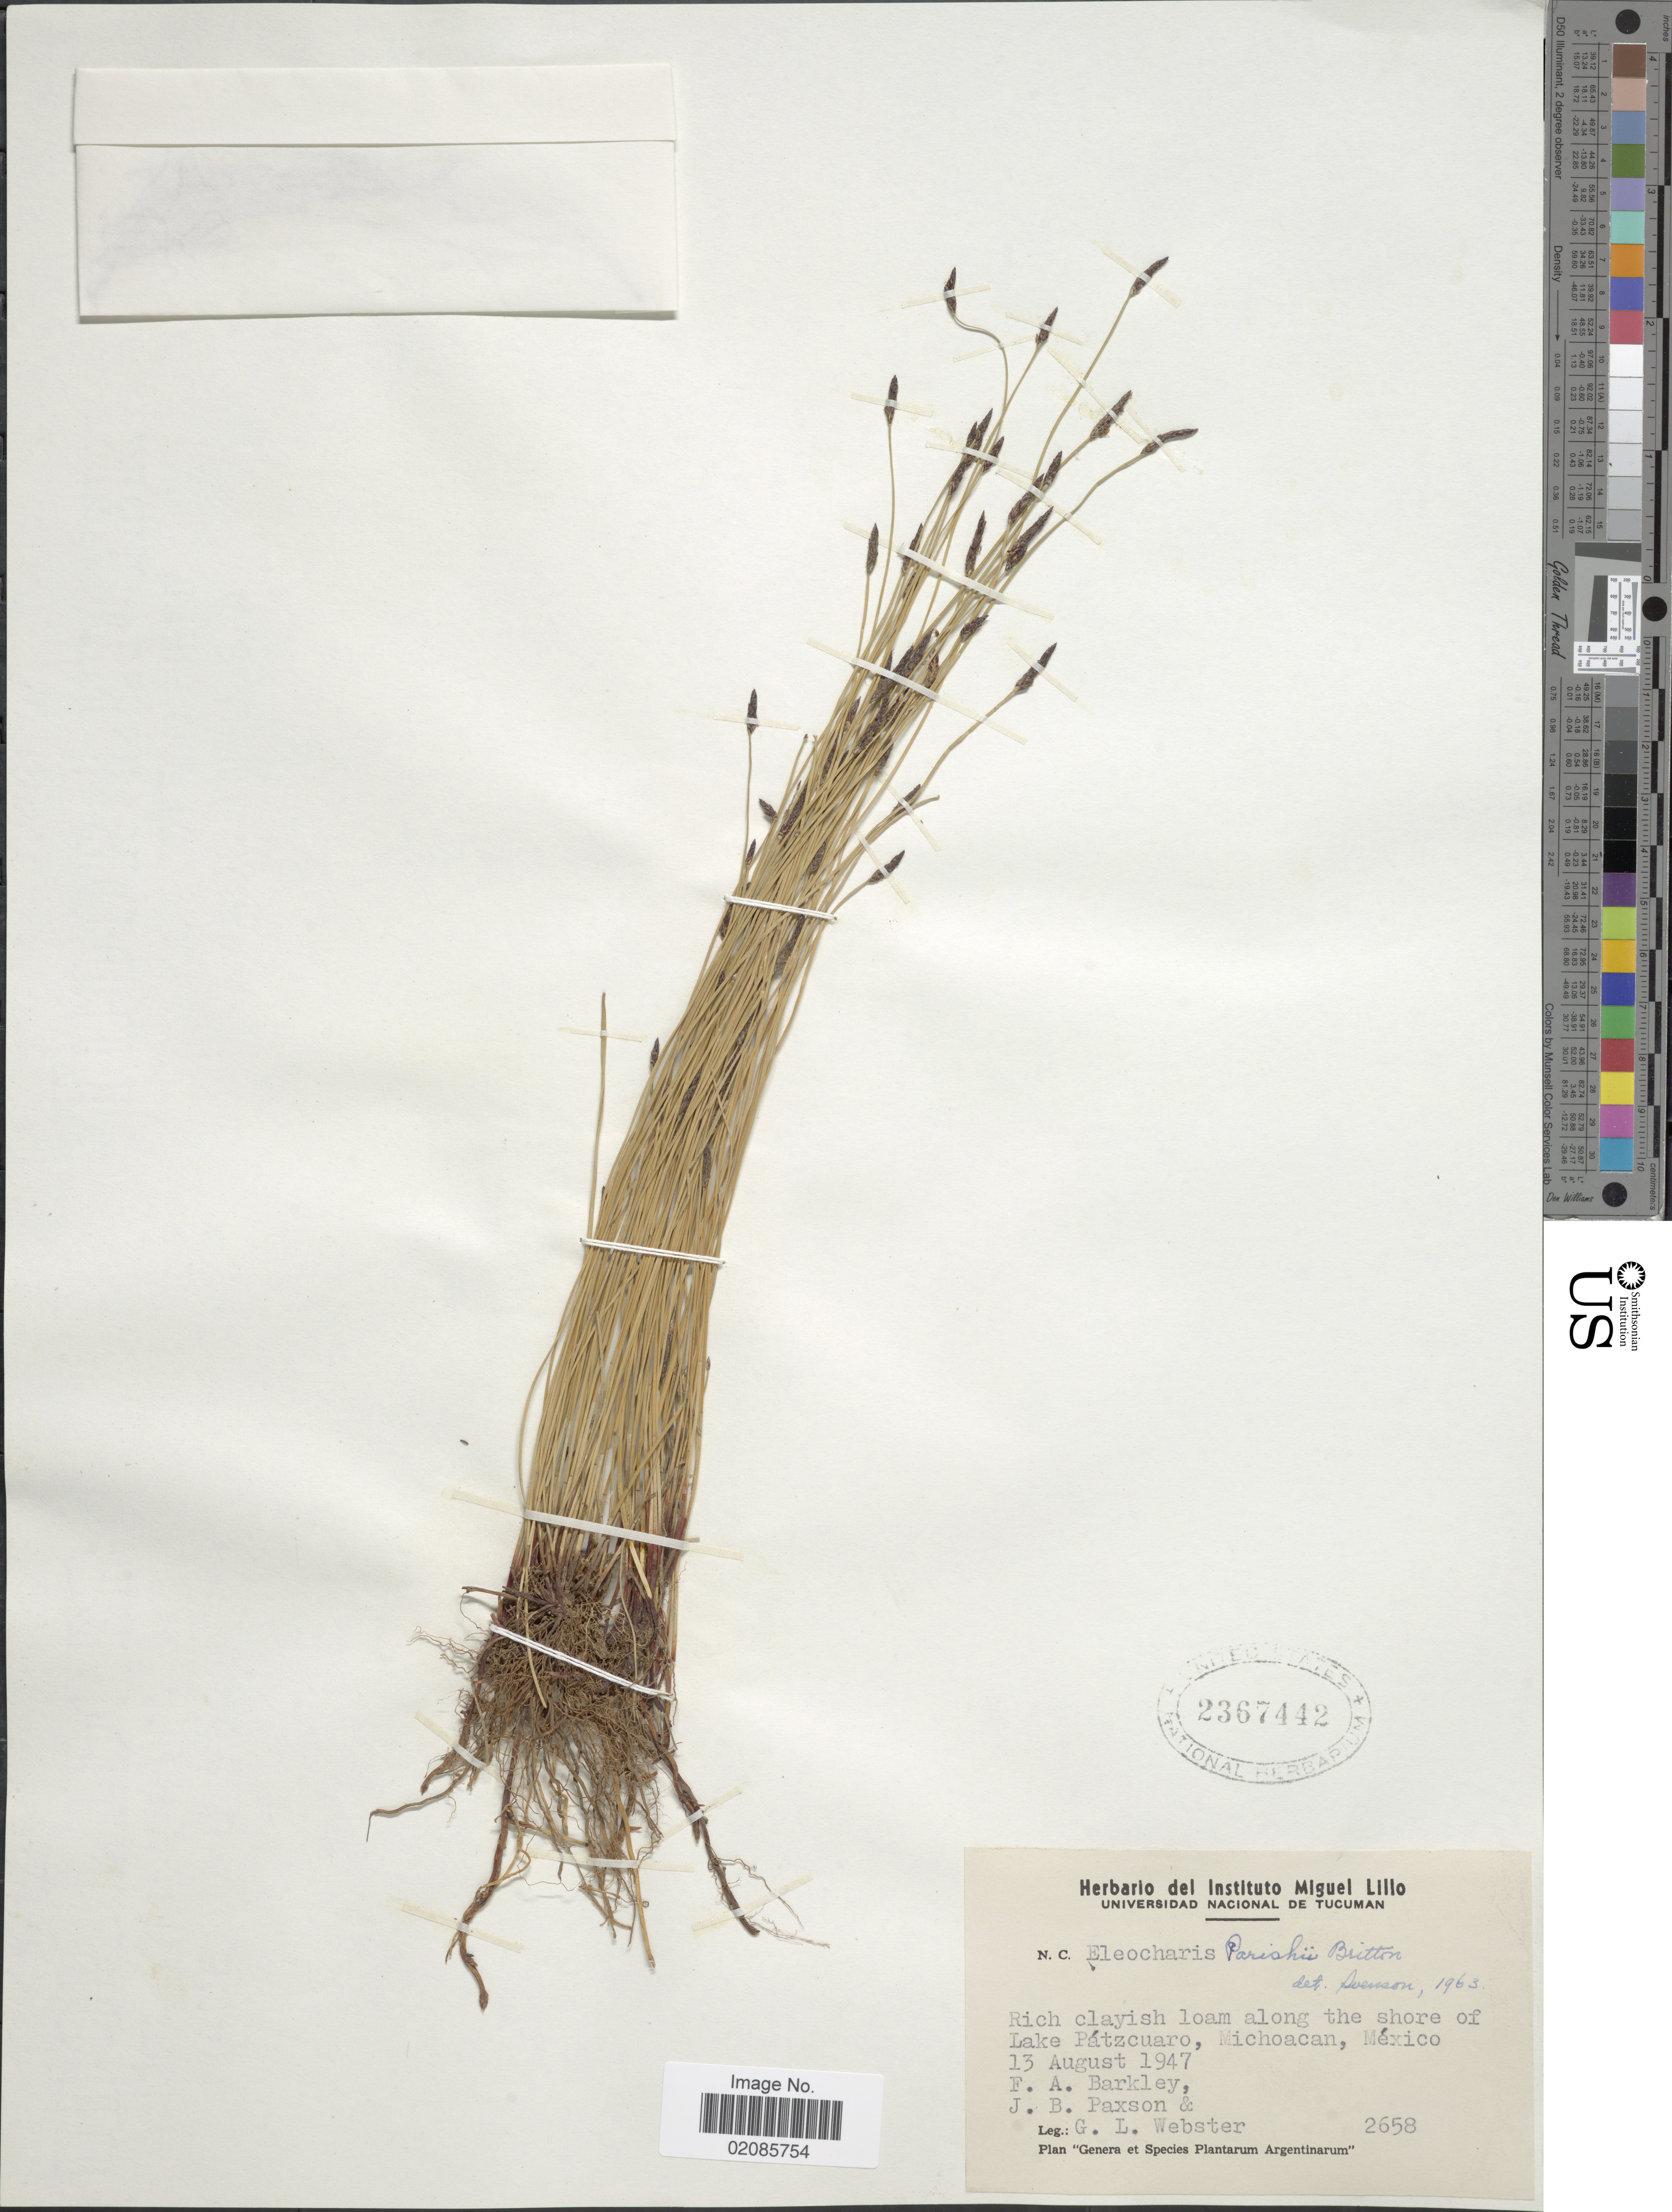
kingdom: Plantae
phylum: Tracheophyta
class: Liliopsida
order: Poales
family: Cyperaceae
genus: Eleocharis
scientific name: Eleocharis parishii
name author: Britton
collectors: F. A. Barkley, J. B. Paxson & G. L. Webster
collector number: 2658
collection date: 1947-08-13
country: Mexico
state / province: Michoacán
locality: Rich clayish loam along the shore of Lake Patzcuaro.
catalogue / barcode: US 2367442